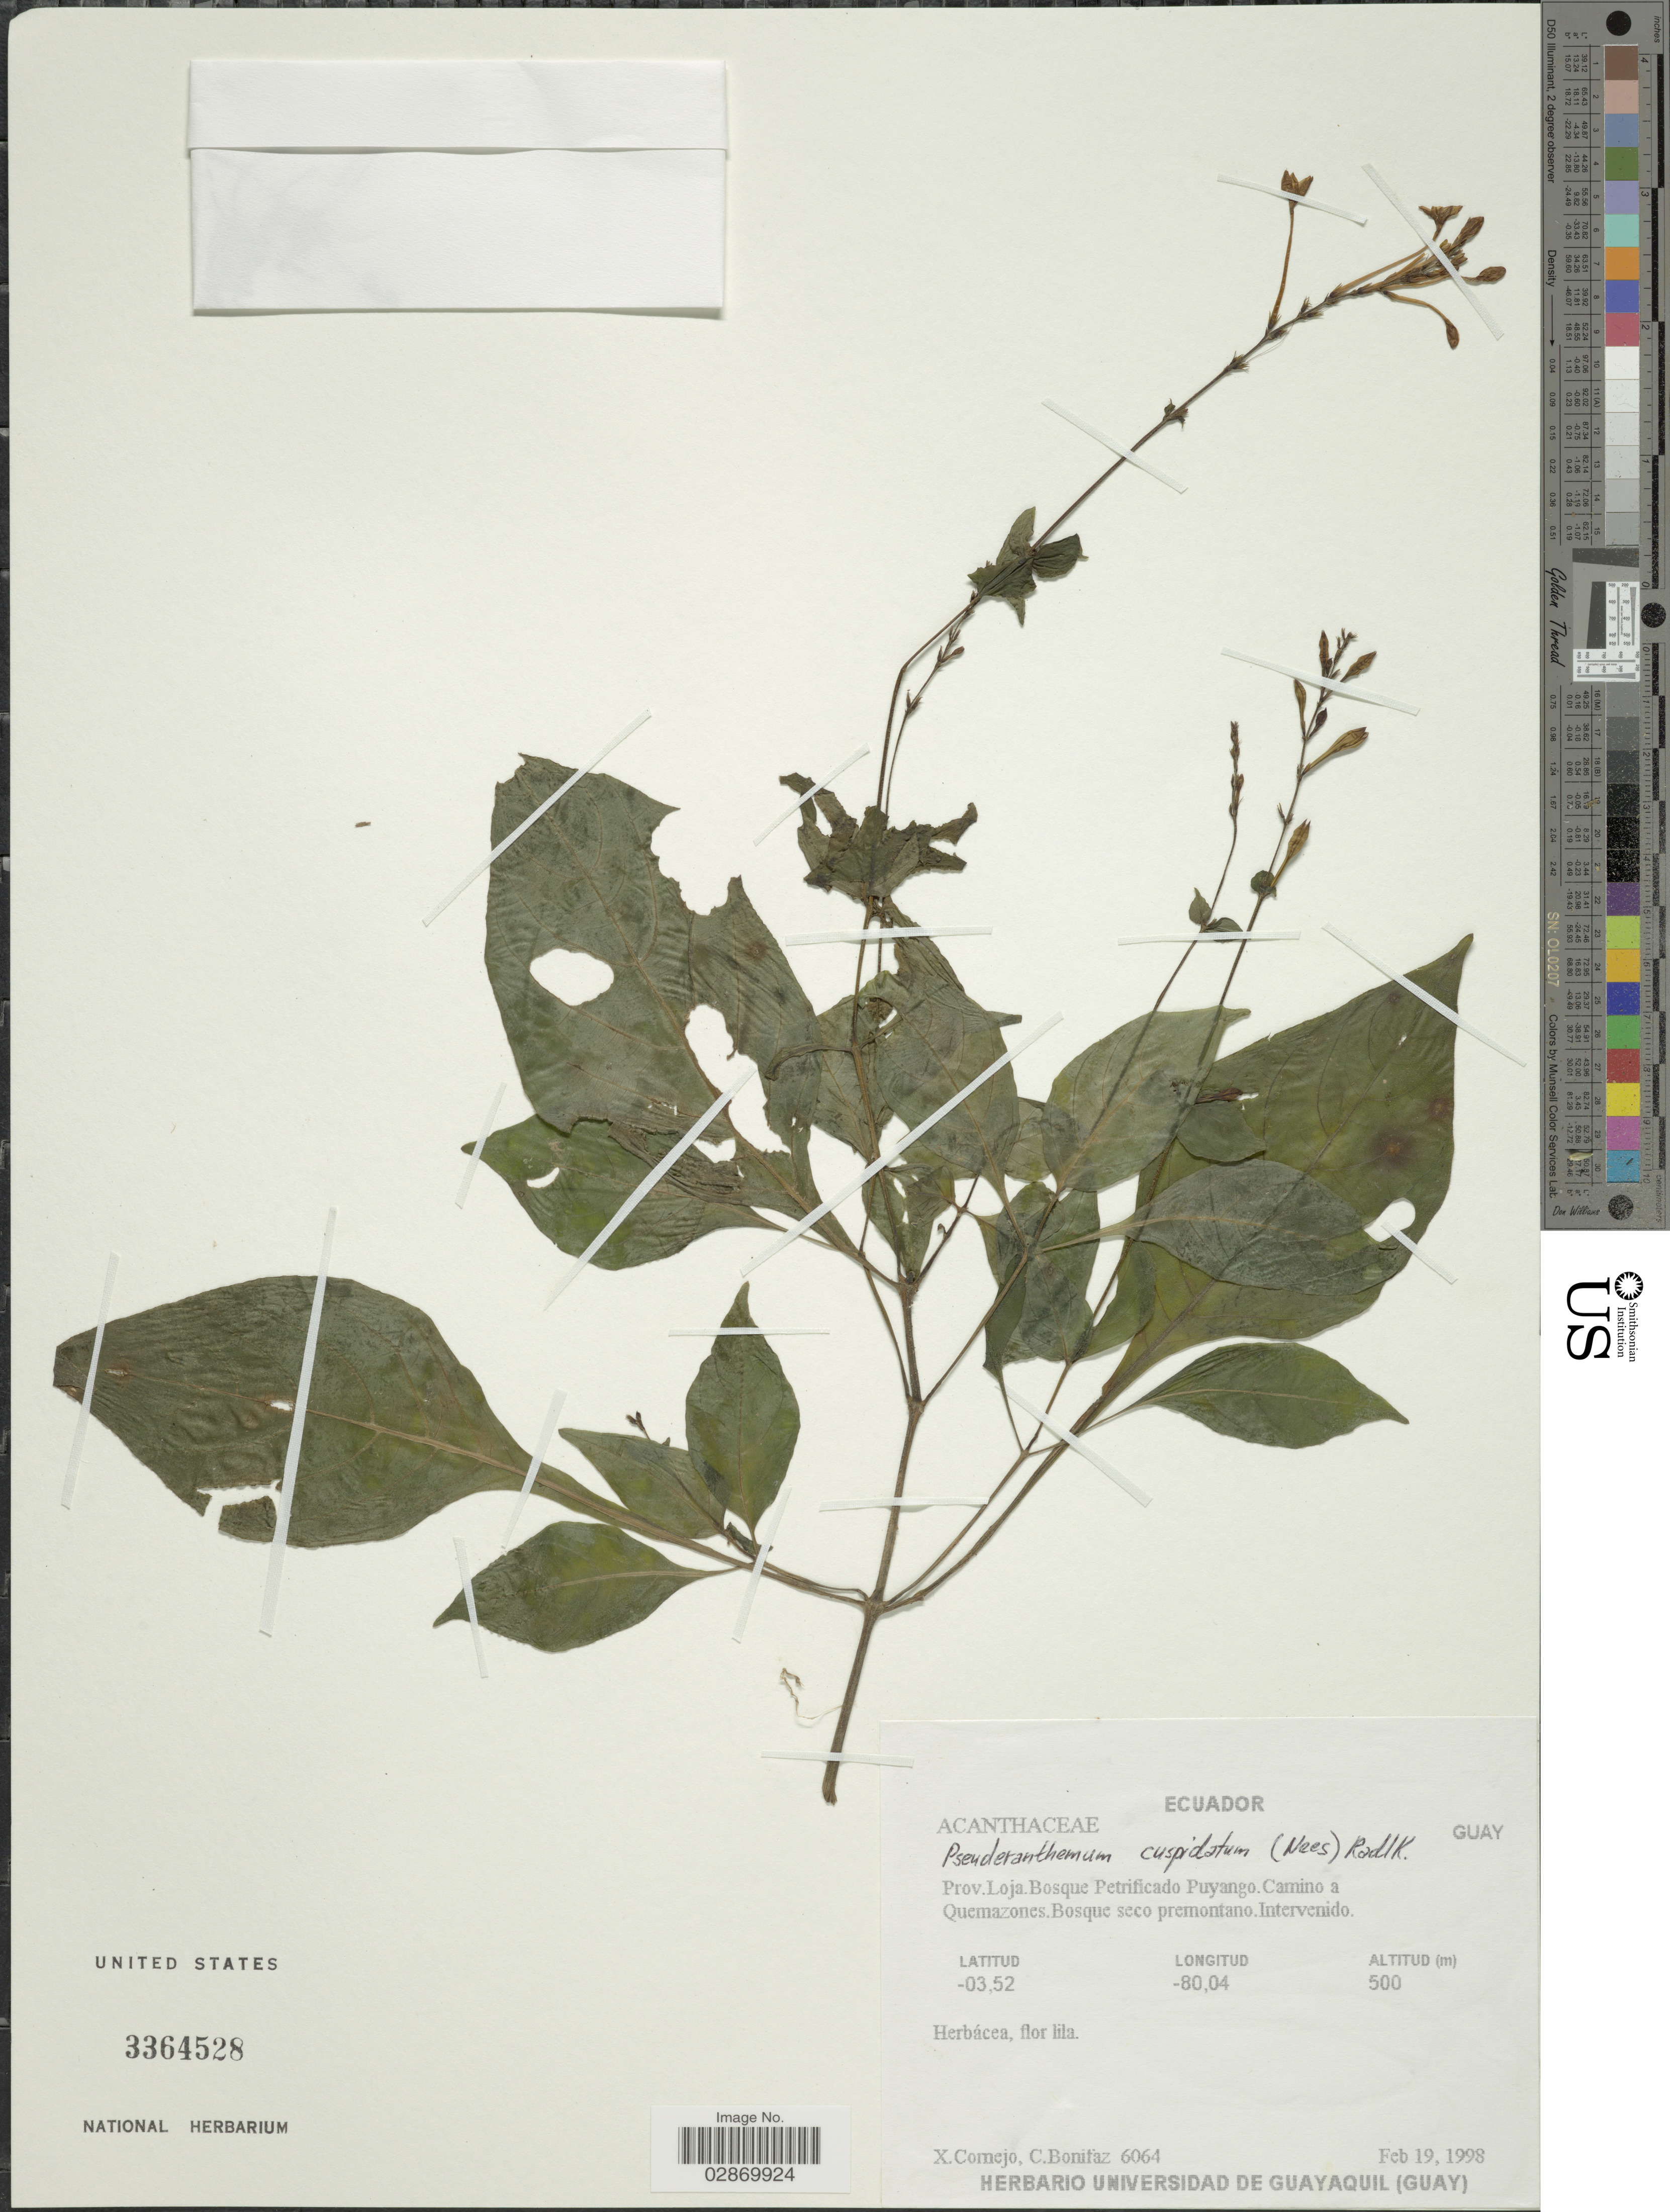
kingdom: Plantae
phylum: Tracheophyta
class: Magnoliopsida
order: Lamiales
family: Acanthaceae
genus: Pseuderanthemum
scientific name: Pseuderanthemum cuspidatum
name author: (Nees) Radlk. ex Lindau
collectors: X. F. Cornejo & C. Bonifaz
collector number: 6064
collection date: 1998-02-19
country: Ecuador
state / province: Loja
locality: Bosque Petrificado Puyango, Camino a Quemazones.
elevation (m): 500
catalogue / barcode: US 3364528